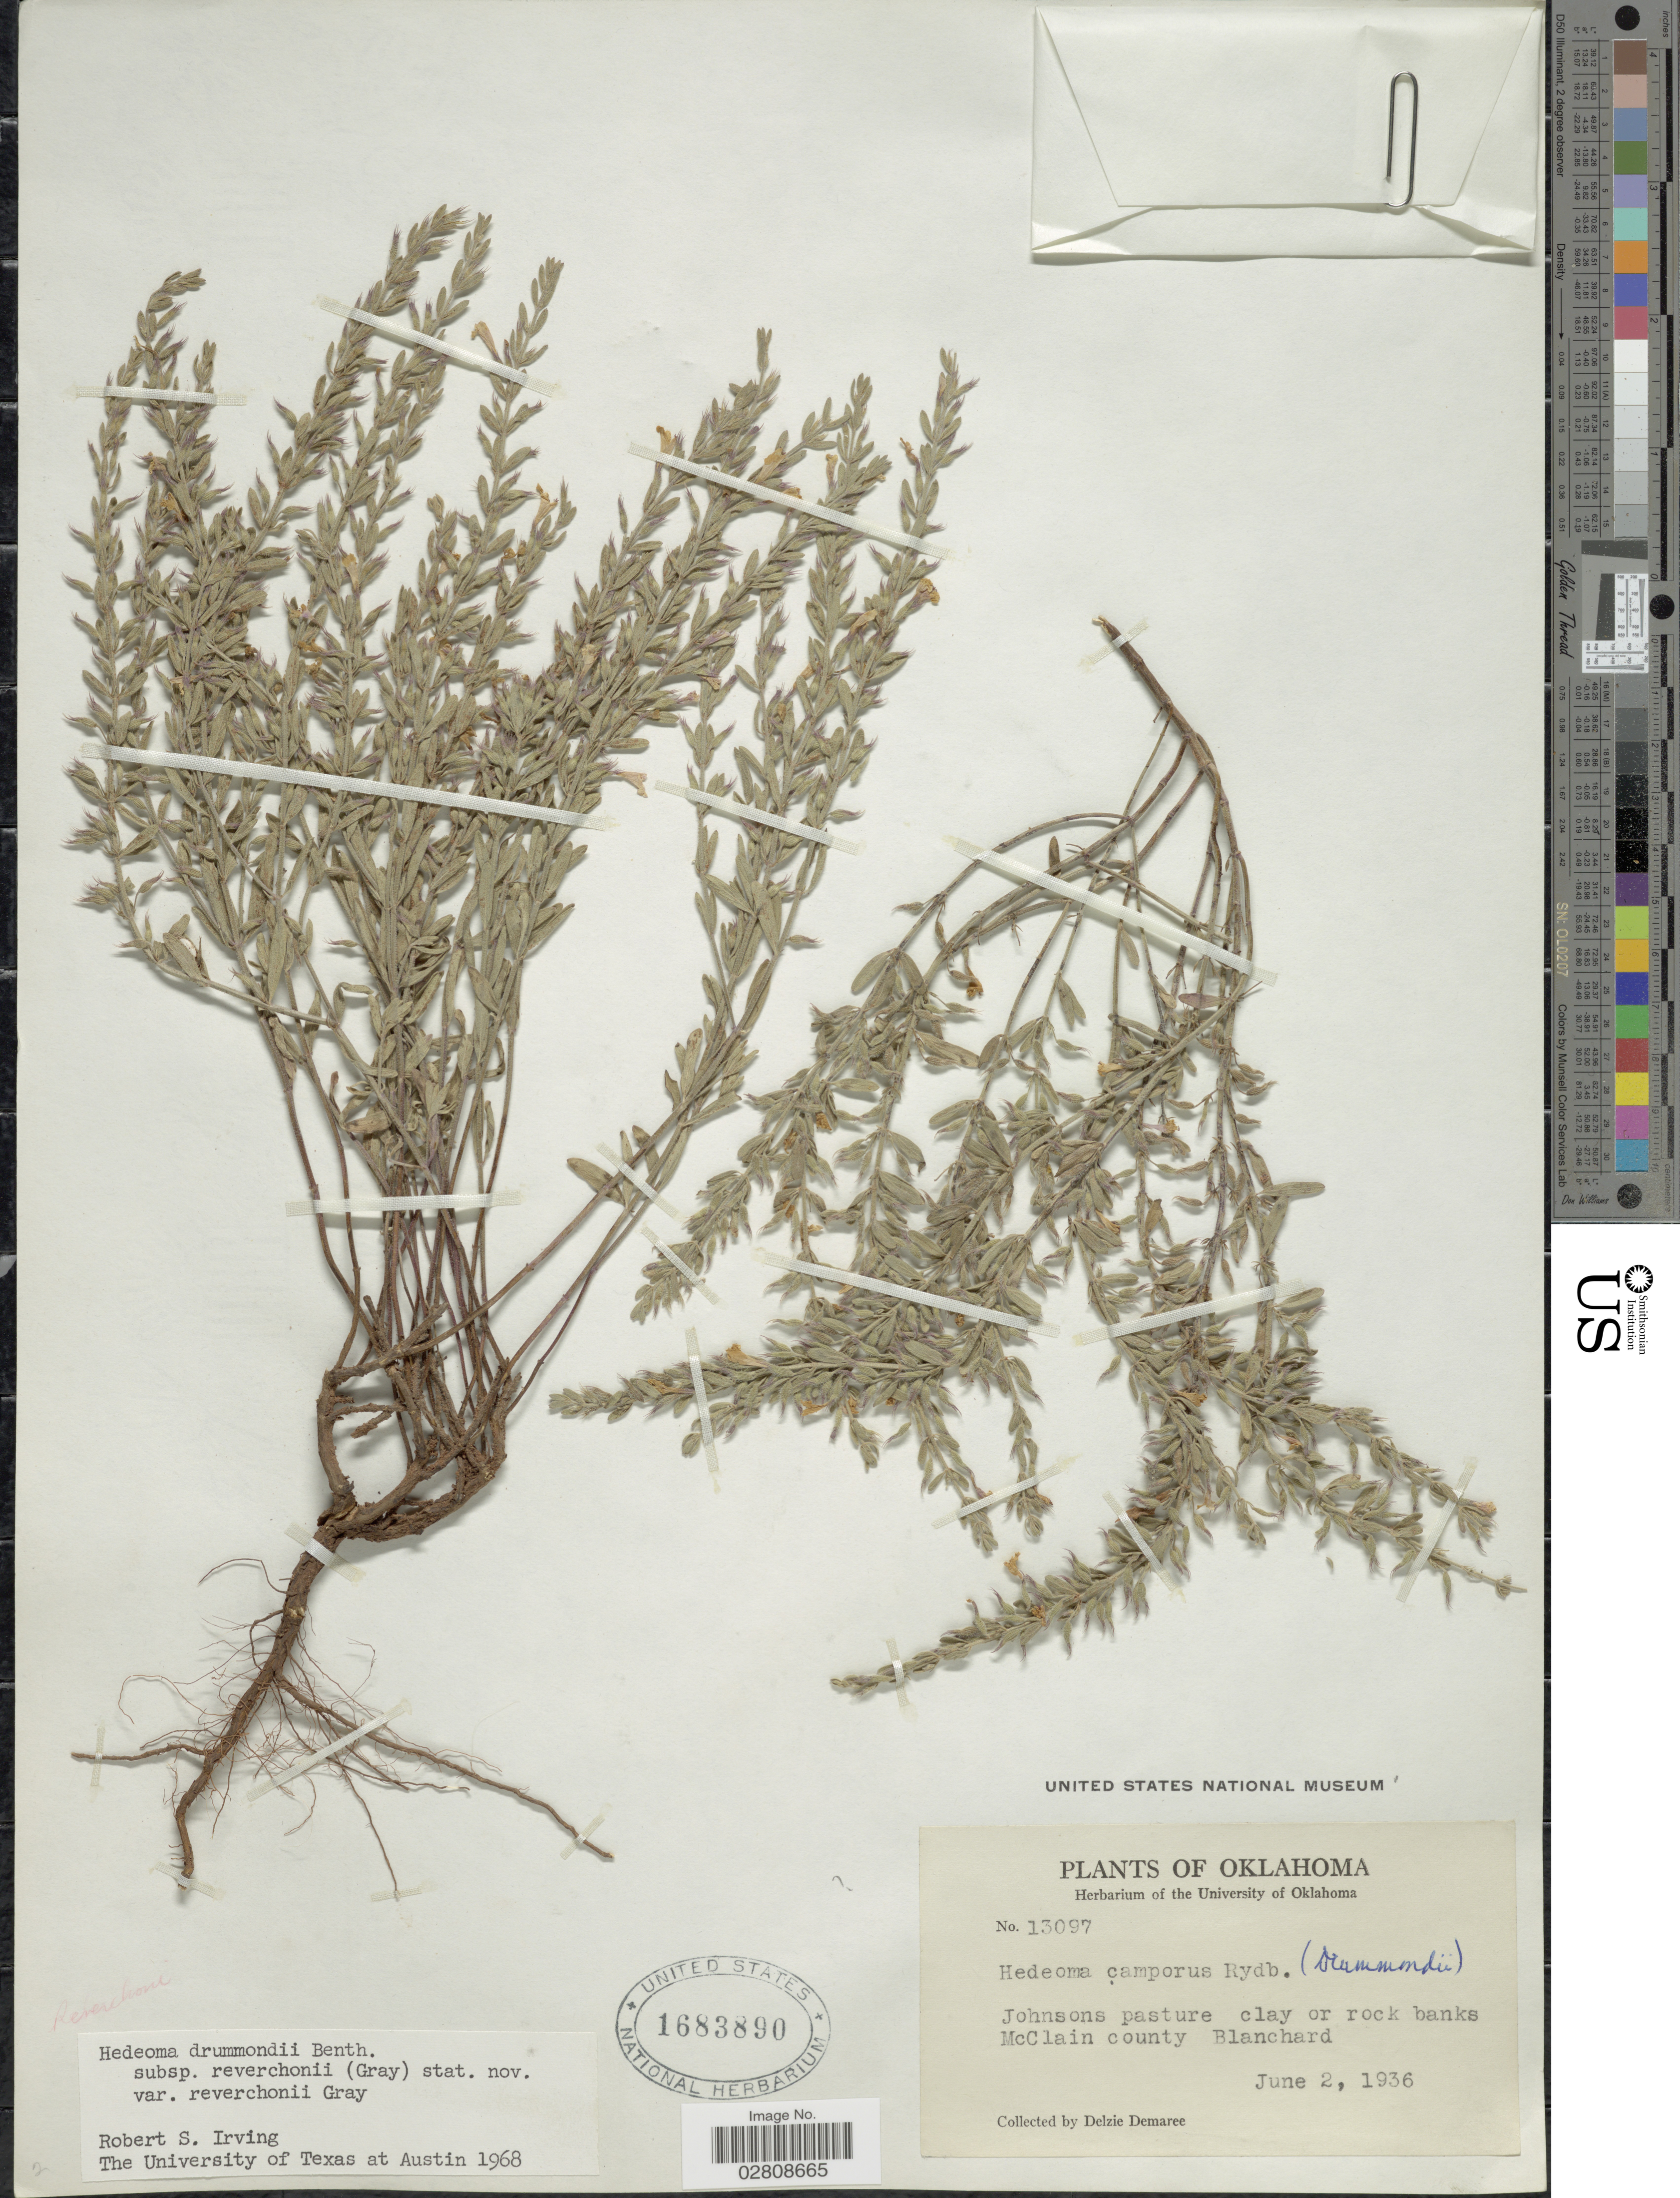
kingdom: Plantae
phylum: Tracheophyta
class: Magnoliopsida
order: Lamiales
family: Lamiaceae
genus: Hedeoma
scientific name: Hedeoma drummondii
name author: Benth.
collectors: D. Demaree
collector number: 13097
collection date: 1936-06-02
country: United States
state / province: Oklahoma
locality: Johnsons pasture clay or rock banks McClain county Blanchard.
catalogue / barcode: US 1683890